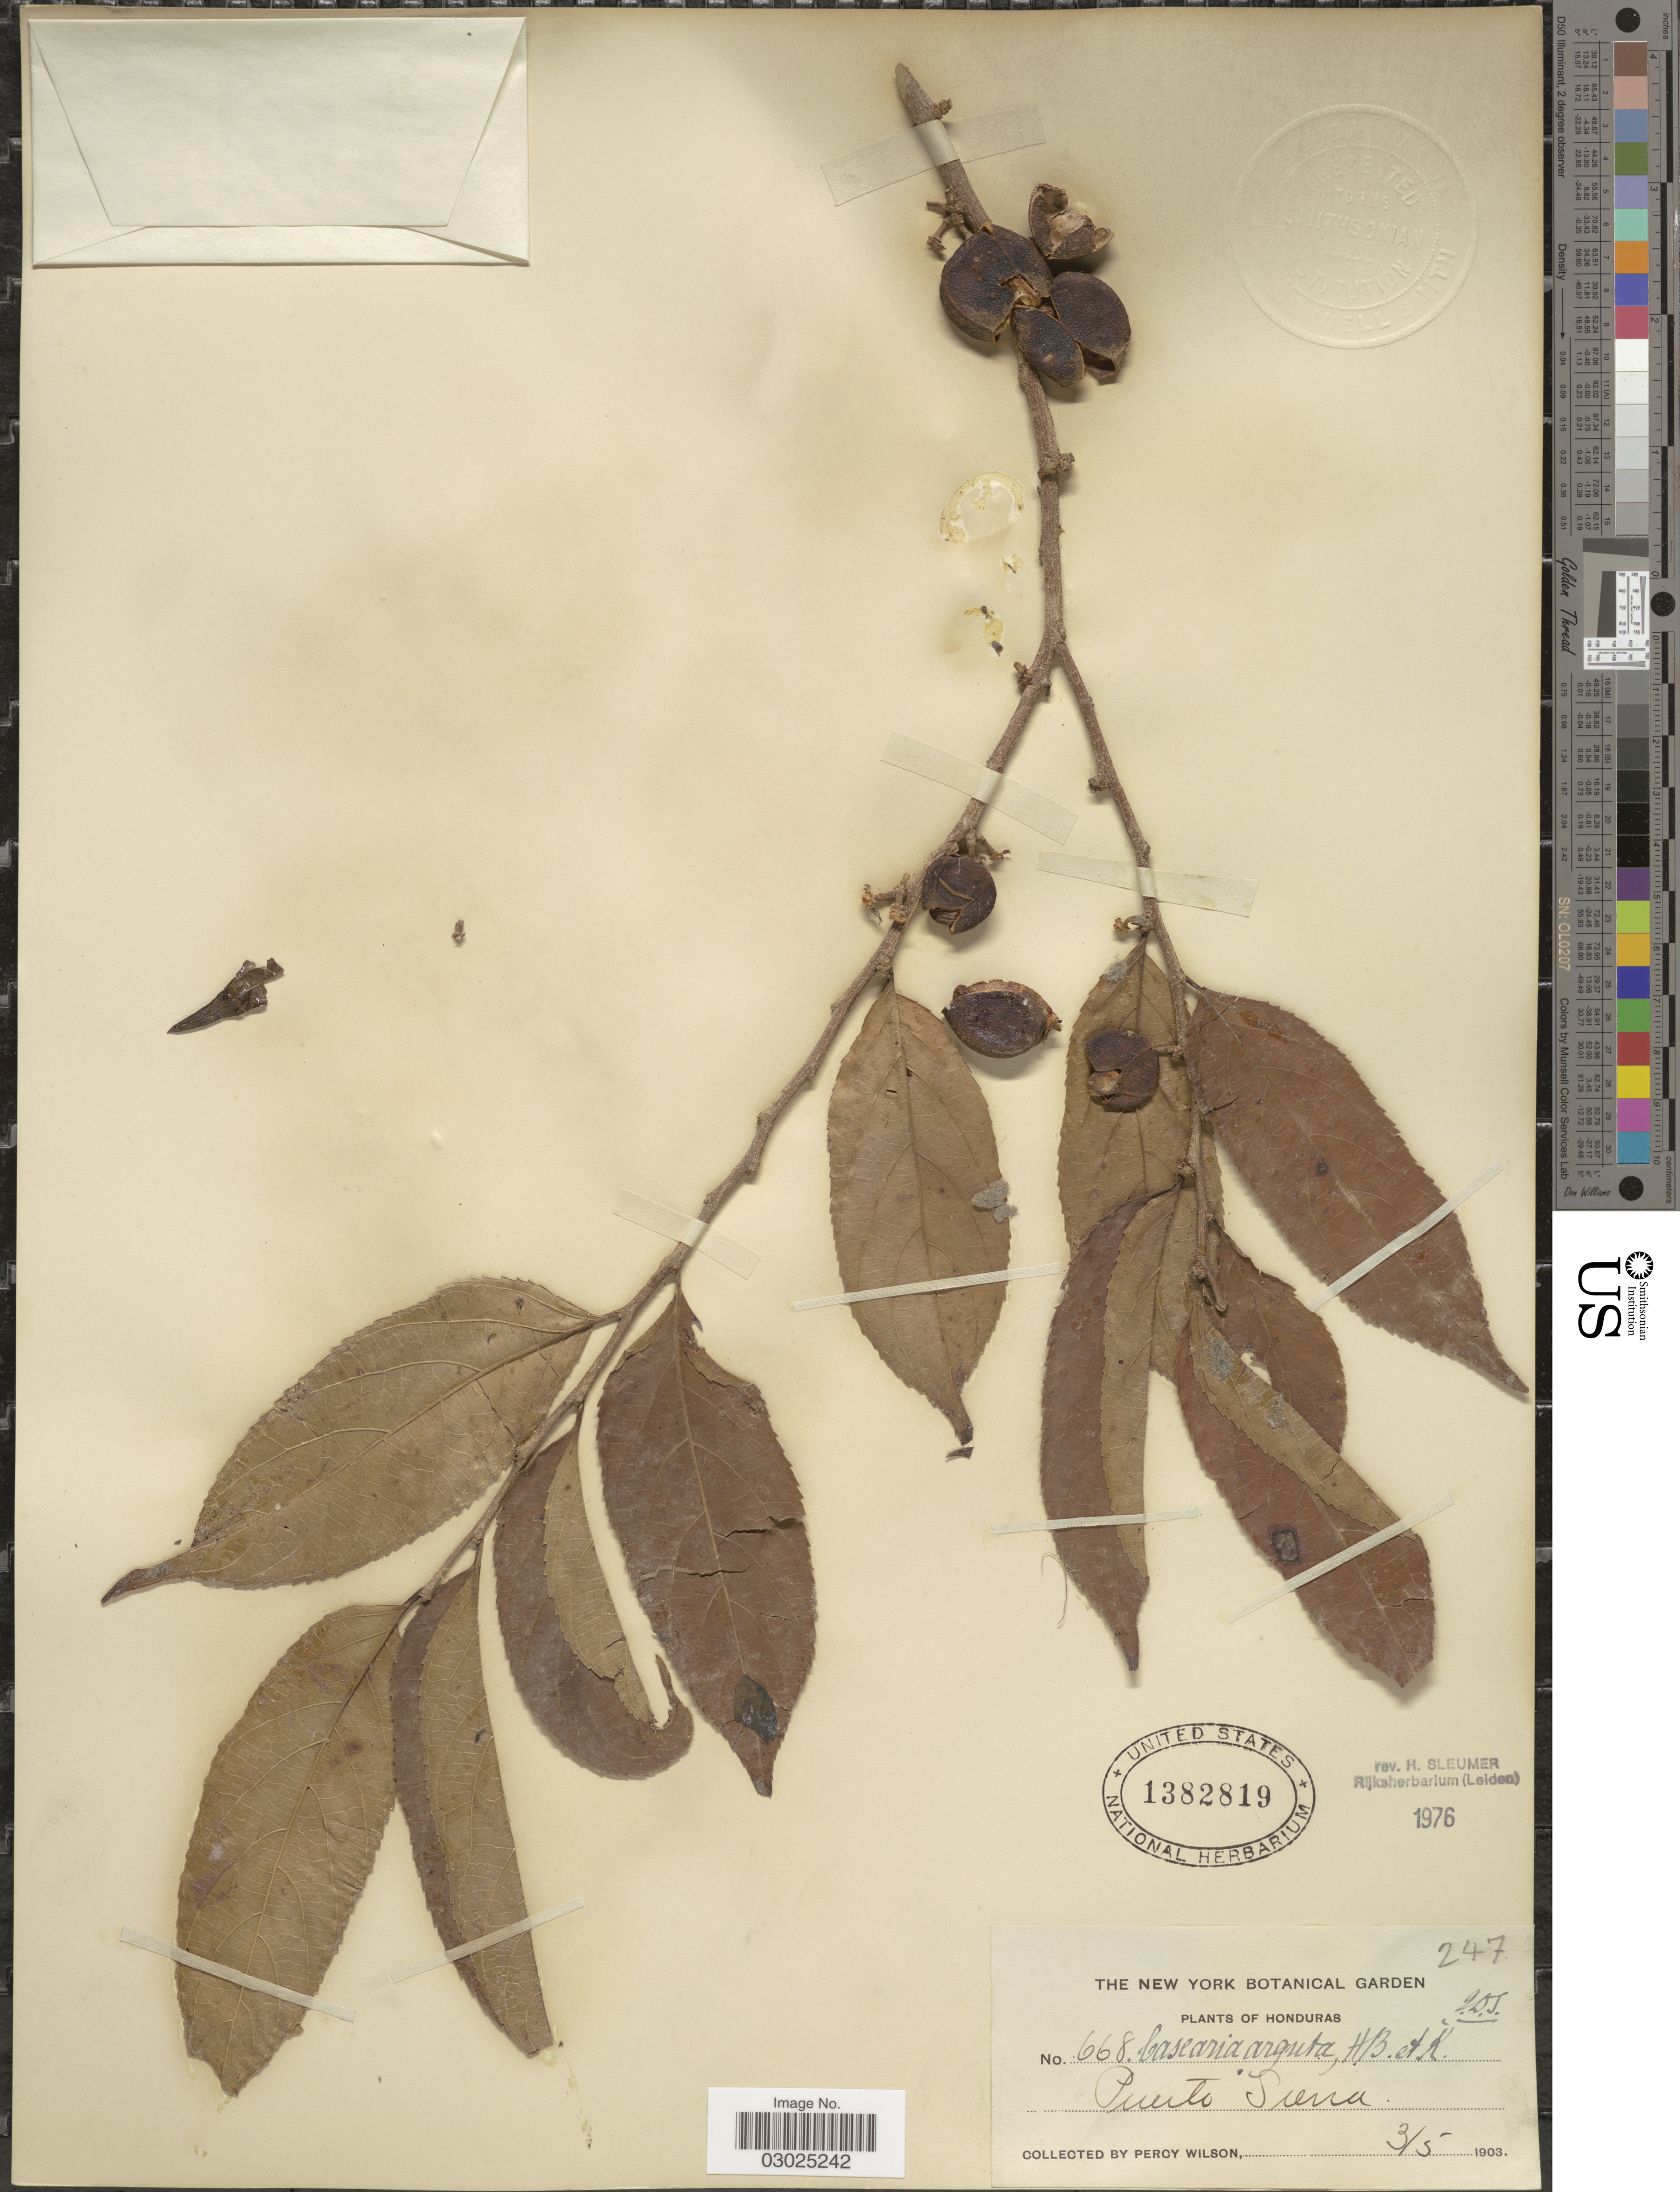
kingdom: Plantae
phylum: Tracheophyta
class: Magnoliopsida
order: Malpighiales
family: Salicaceae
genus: Casearia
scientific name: Casearia arguta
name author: Kunth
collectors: P. Wilson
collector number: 668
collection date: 1903-05-03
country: Honduras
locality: Puerto Sierra.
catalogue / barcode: US 1382819